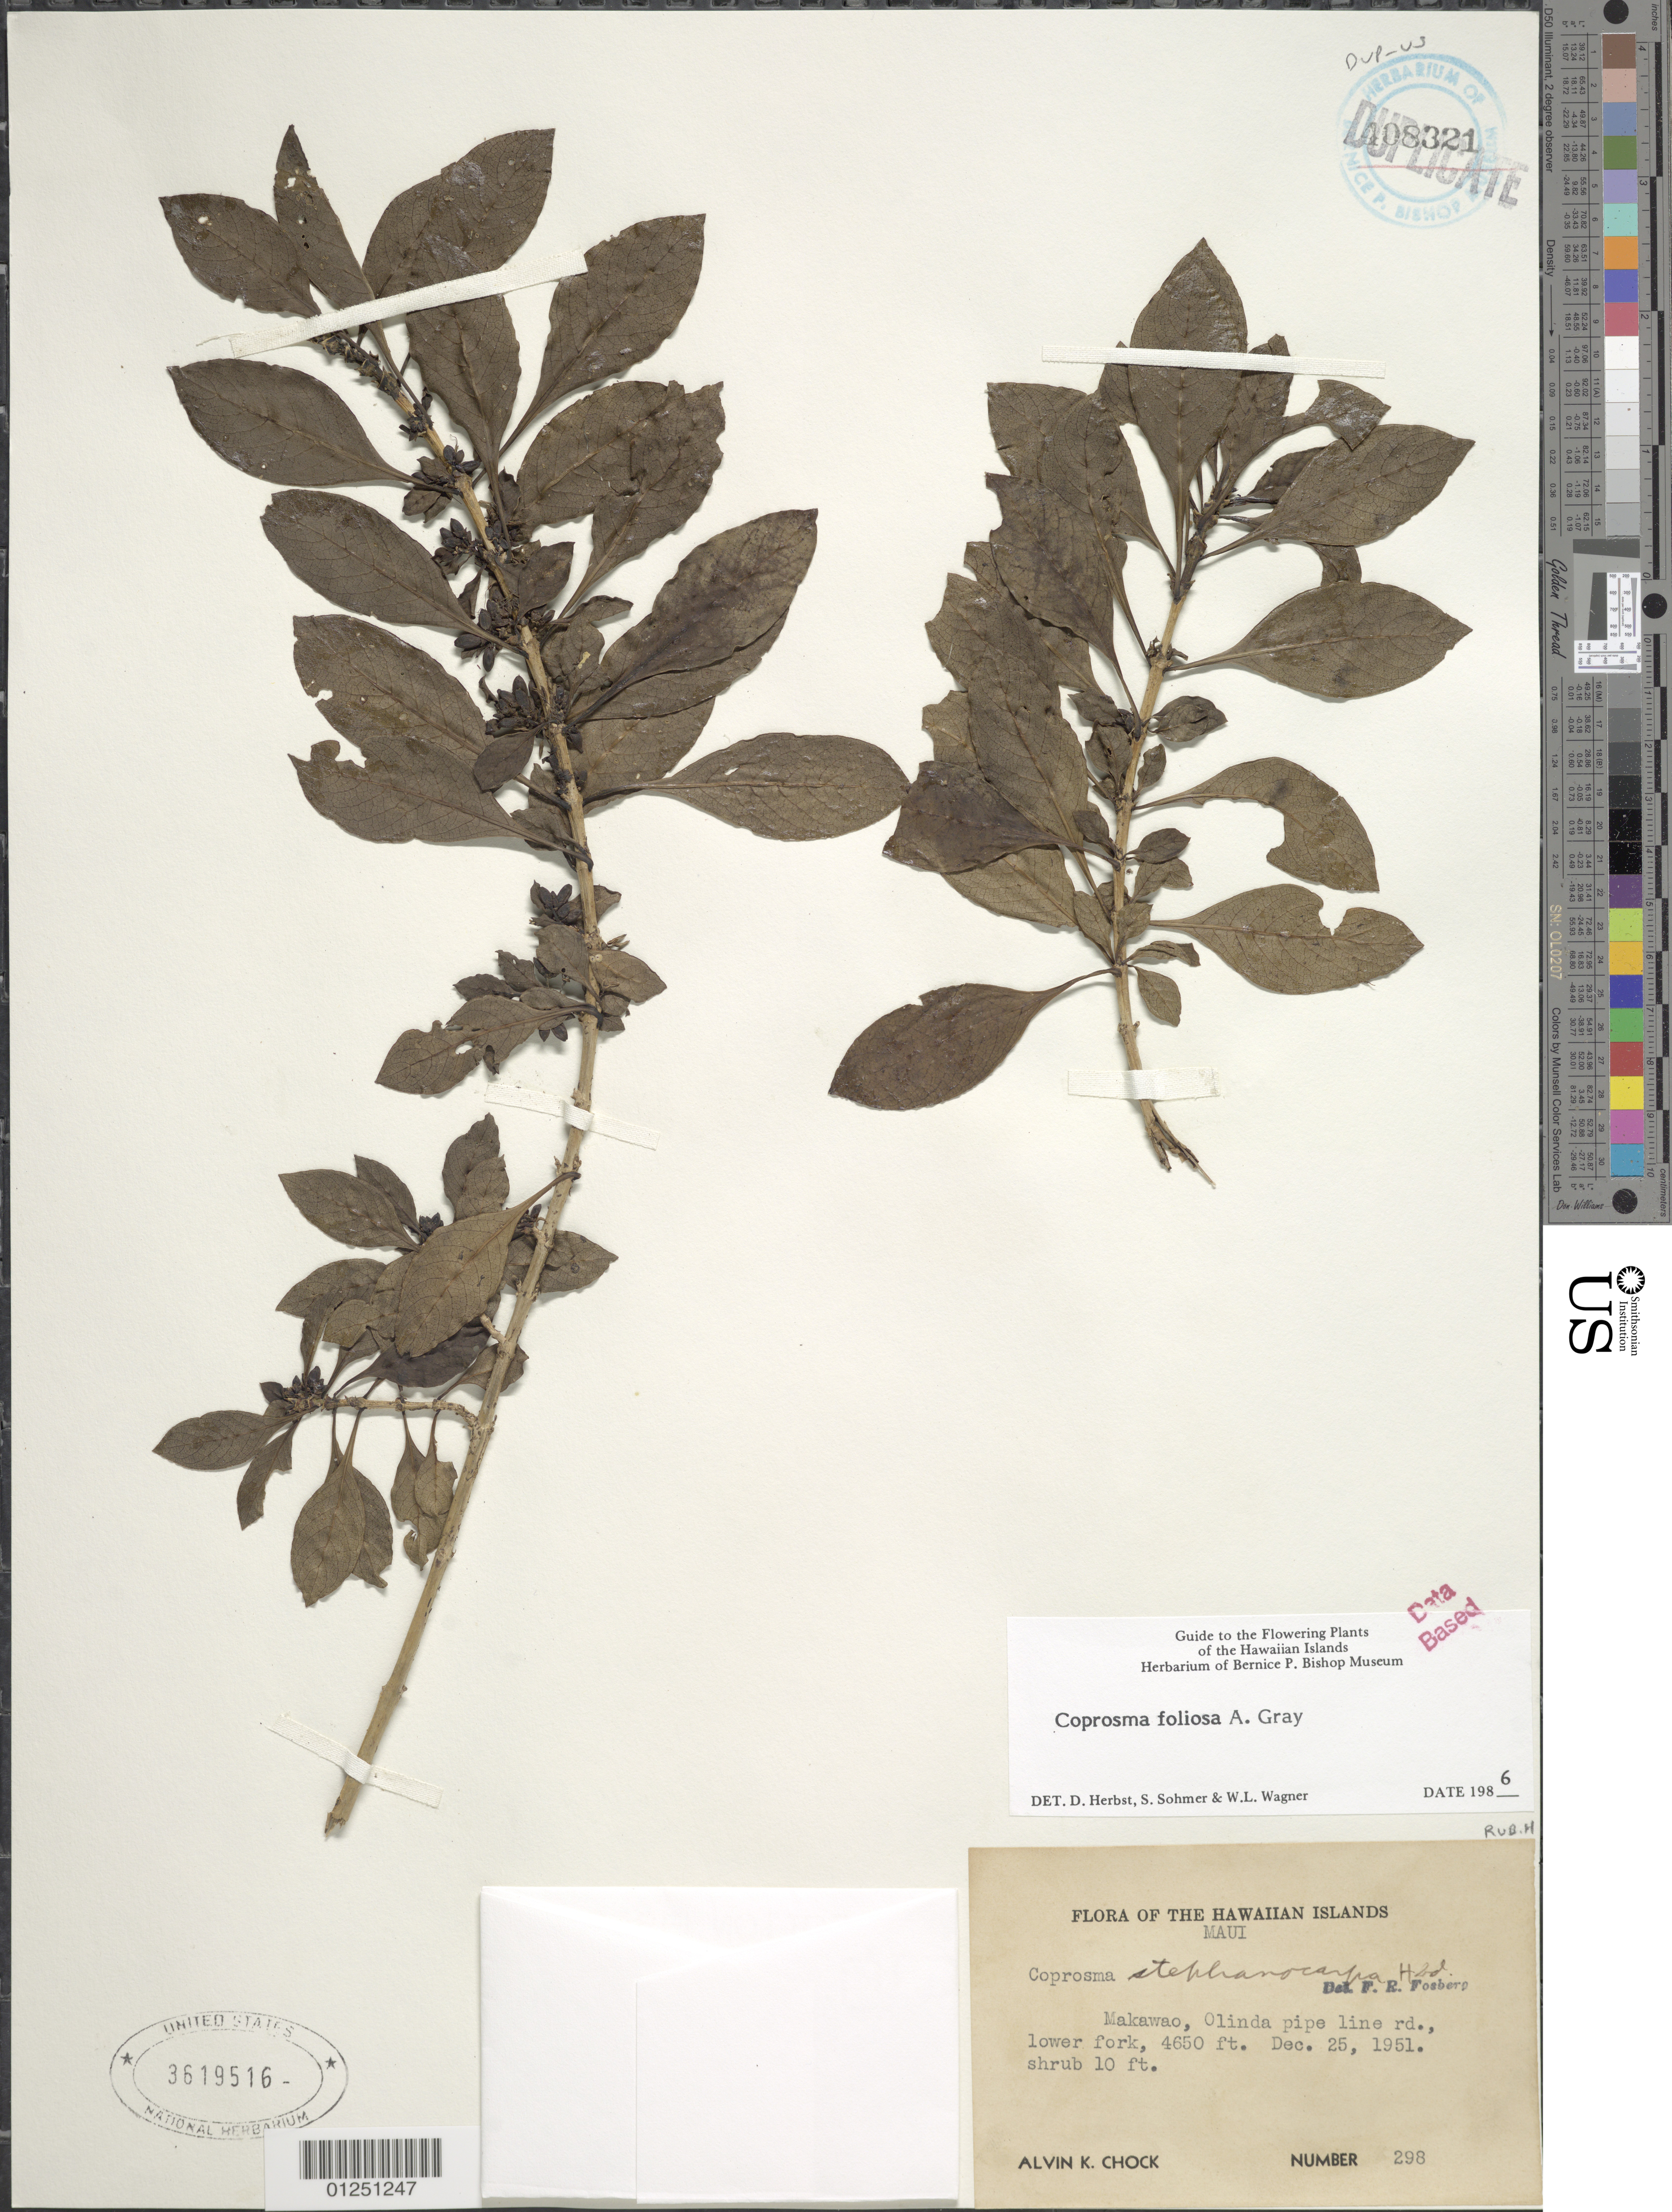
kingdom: Plantae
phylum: Tracheophyta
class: Magnoliopsida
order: Gentianales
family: Rubiaceae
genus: Coprosma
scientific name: Coprosma foliosa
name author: A. Gray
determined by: Wagner, W. L.; Herbst, D. R.; Sohmer, S. H.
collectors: A. Chock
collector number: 298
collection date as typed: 25 Dec 1951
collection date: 1951-12-25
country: United States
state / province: Hawaii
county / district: Maui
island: Maui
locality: Makawao, Olinda Pipe Line Road, lower fork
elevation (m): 1417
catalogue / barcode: US 3619516